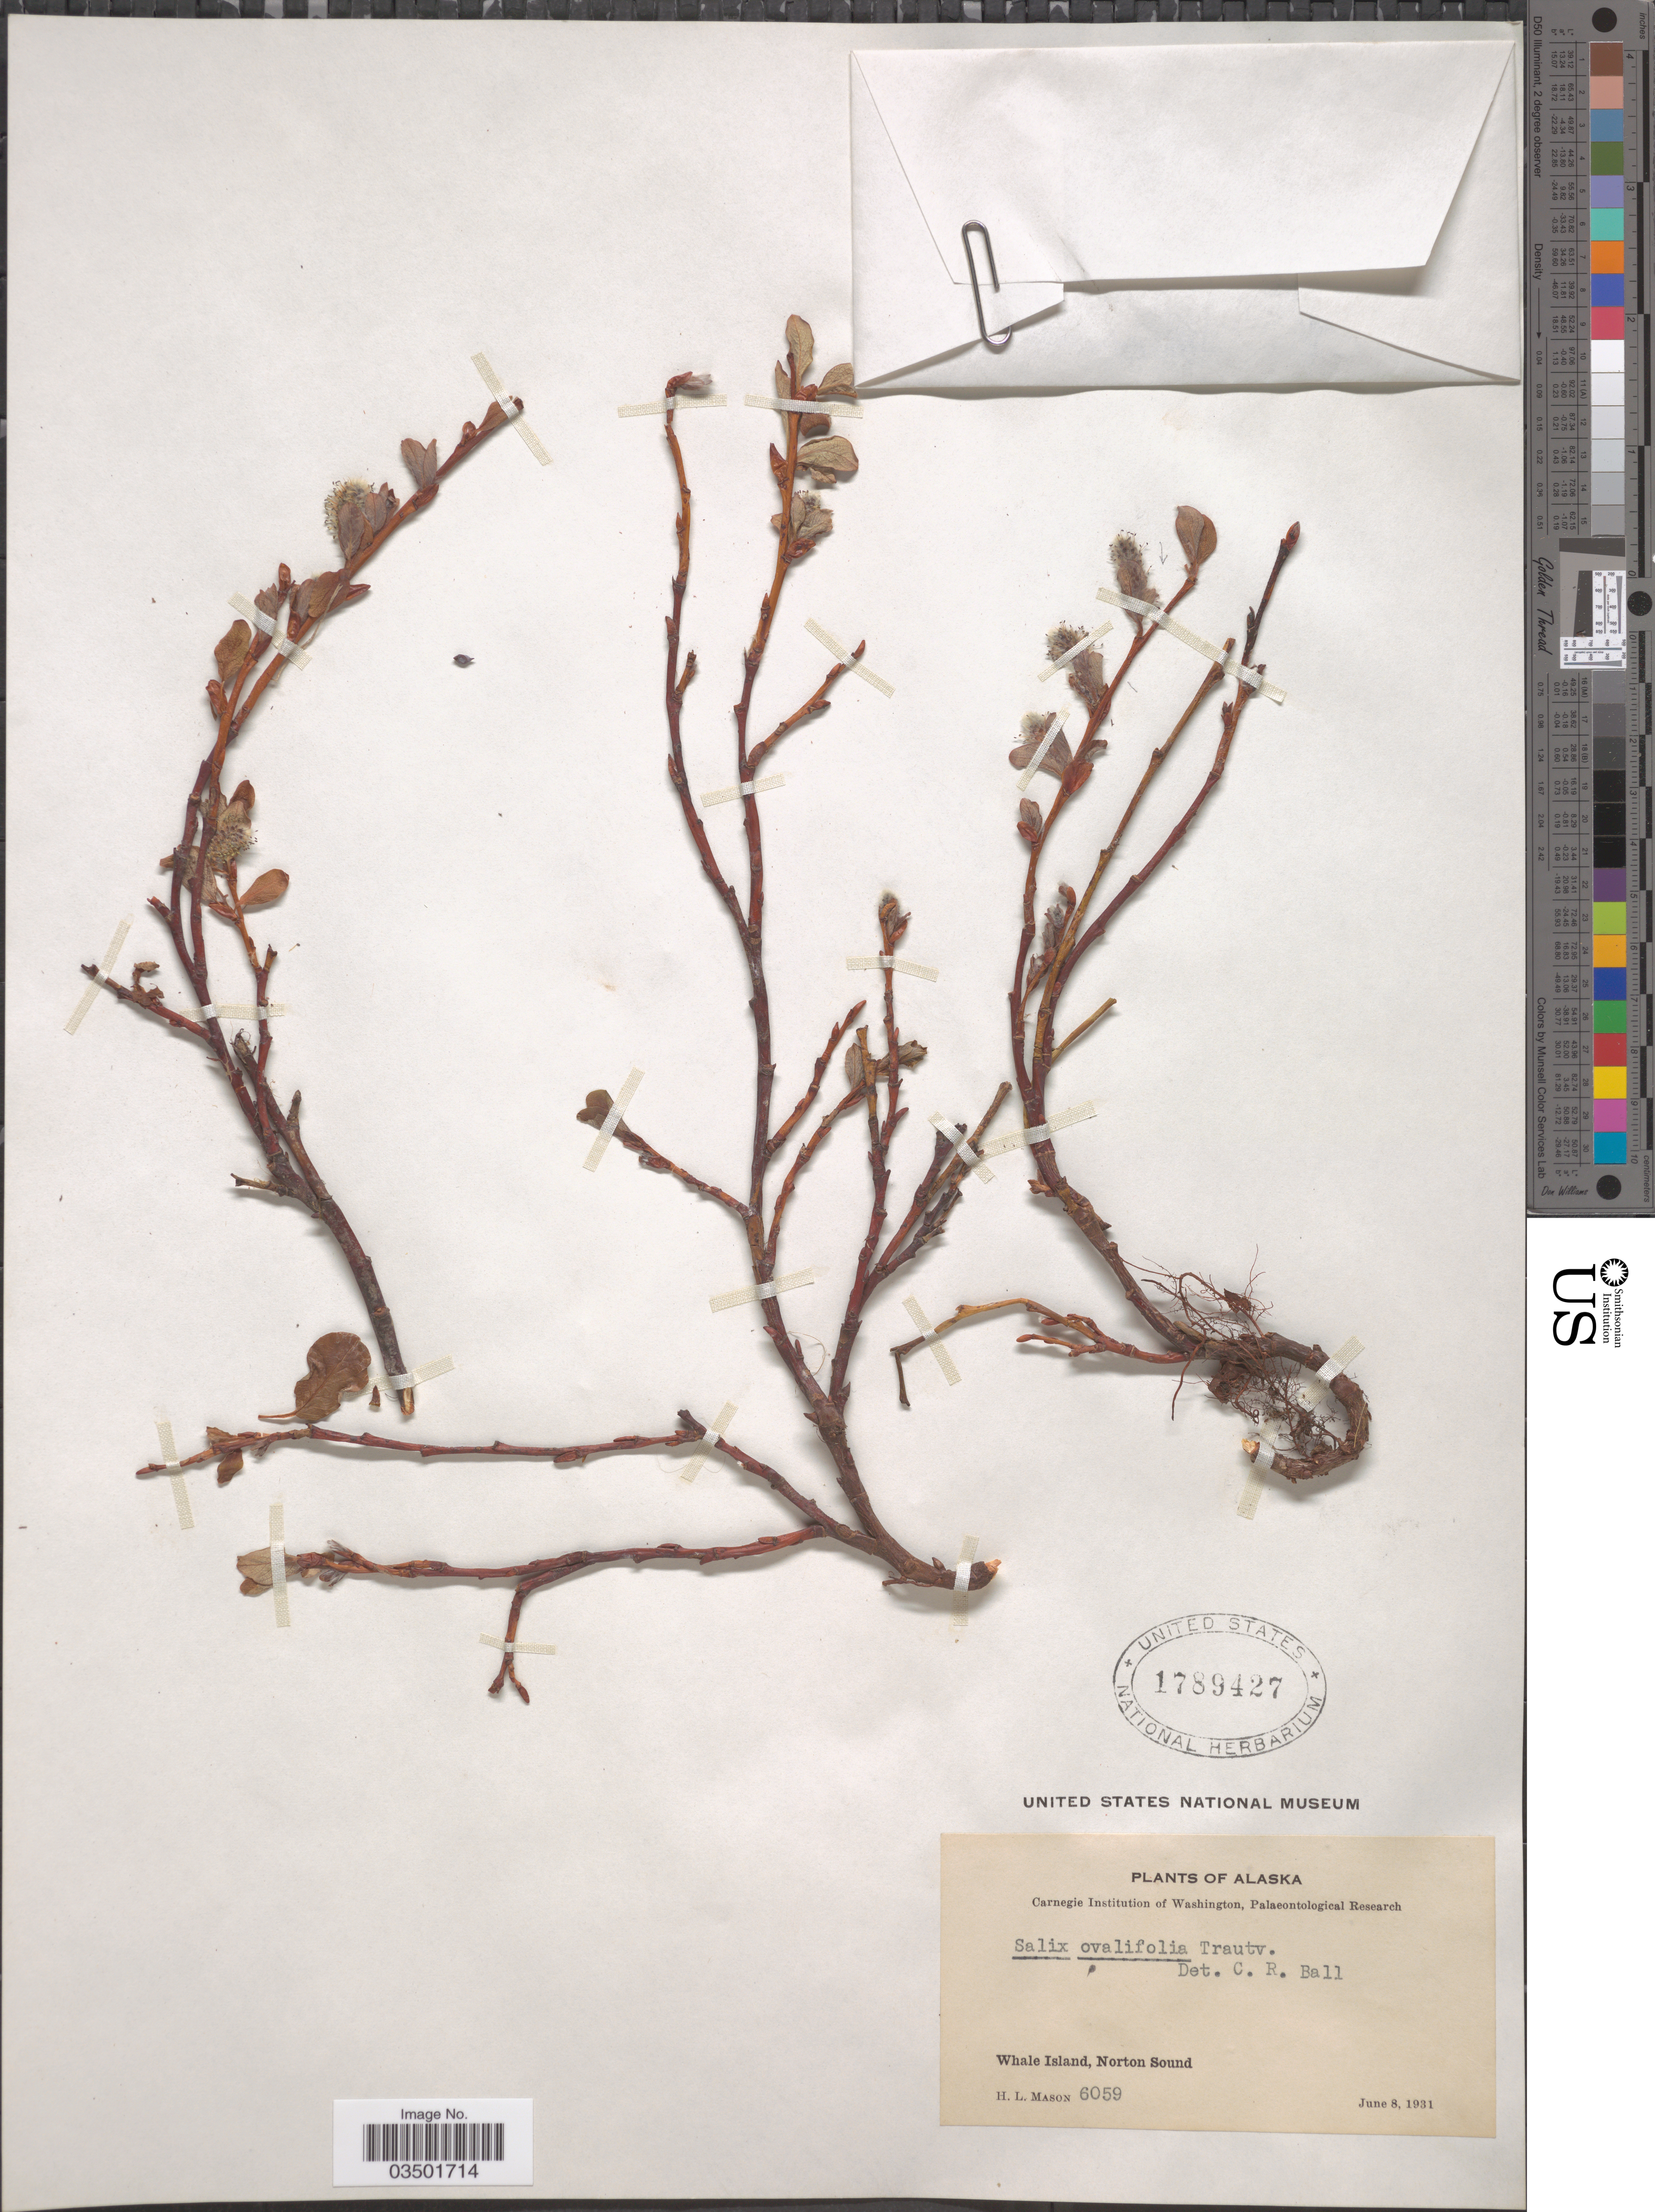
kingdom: Plantae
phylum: Tracheophyta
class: Magnoliopsida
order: Malpighiales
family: Salicaceae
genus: Salix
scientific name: Salix ovalifolia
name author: Trautv.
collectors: H. L. Mason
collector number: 6059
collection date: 1931-06-08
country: United States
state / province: Alaska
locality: Whale Island, Norton Sound.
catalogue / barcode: US 1789427